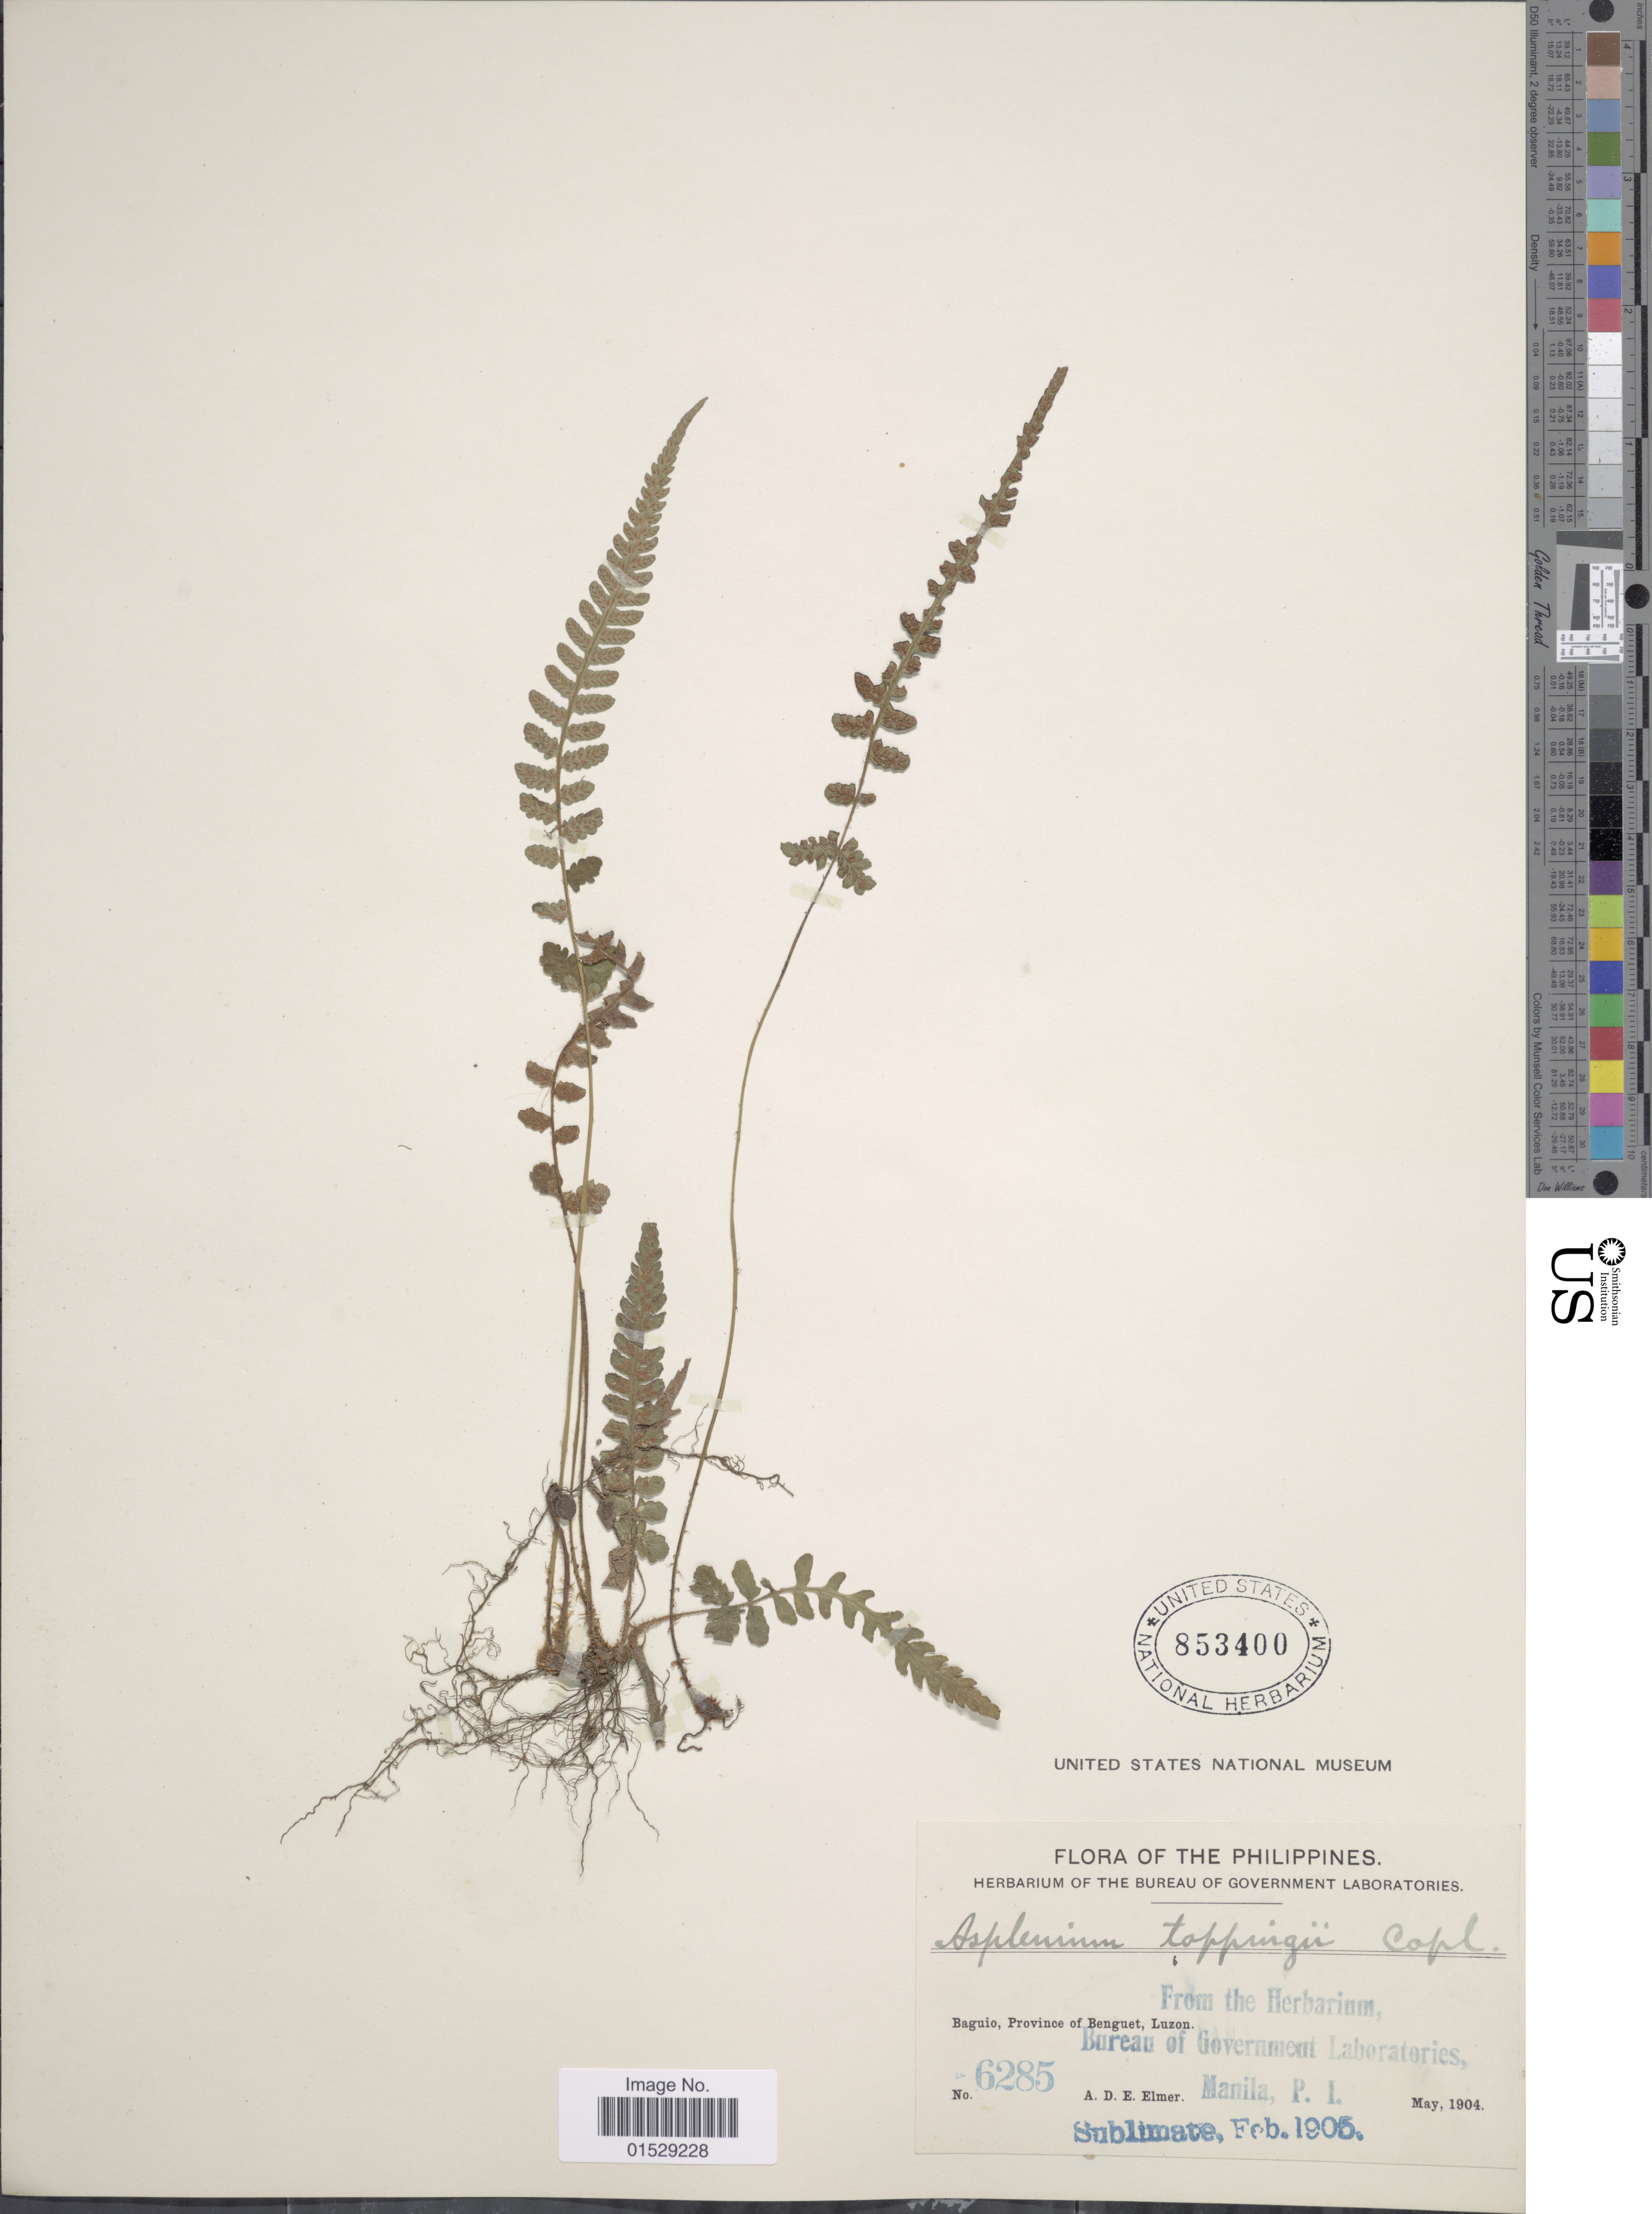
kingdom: Plantae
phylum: Tracheophyta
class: Polypodiopsida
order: Polypodiales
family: Athyriaceae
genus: Deparia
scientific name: Deparia petersenii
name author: (Kunze) M. Kato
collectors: A. D. E. Elmer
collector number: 6285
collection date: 1904-05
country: Philippines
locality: Baguio, Province of Benguet, Luzon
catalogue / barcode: US 853400